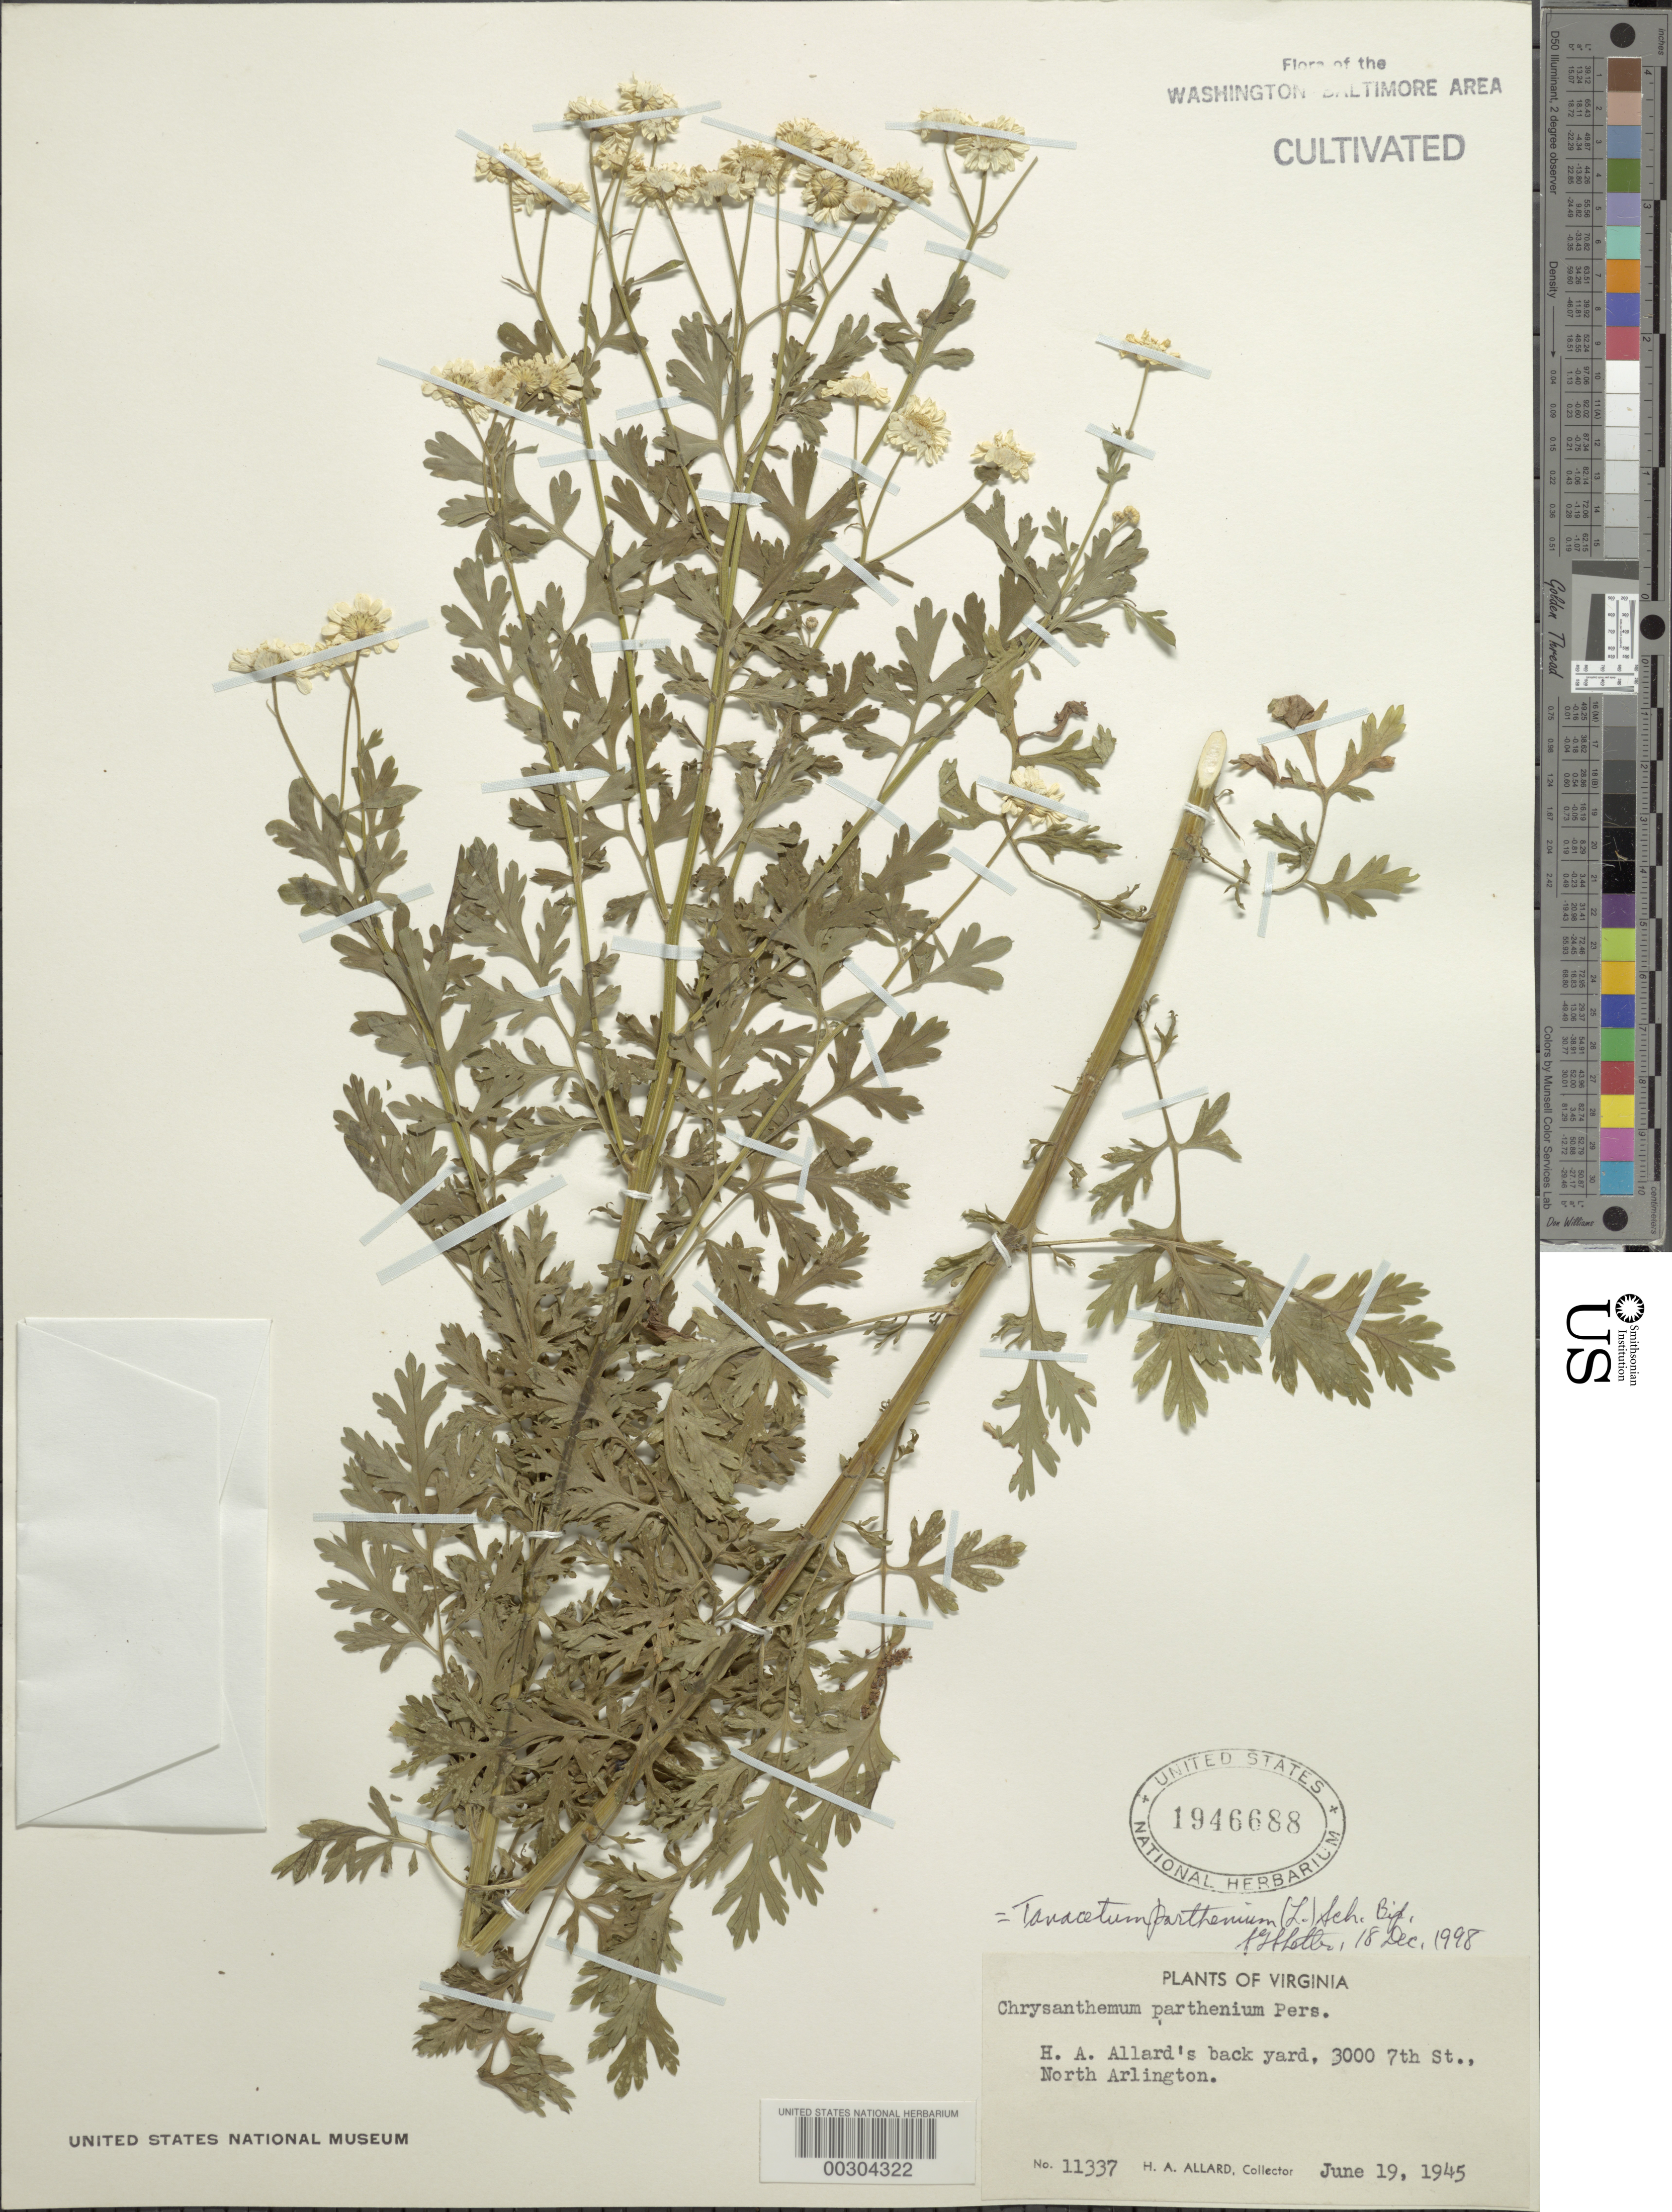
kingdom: Plantae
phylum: Tracheophyta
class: Magnoliopsida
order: Asterales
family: Asteraceae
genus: Tanacetum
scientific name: Tanacetum parthenium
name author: (L.) Sch. Bip.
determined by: Shetler, Stanwyn G., (US), NMNH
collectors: H. A. Allard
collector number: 11337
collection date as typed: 19 Jun 1945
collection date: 1945-06-19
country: United States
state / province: Virginia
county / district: Arlington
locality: North Arlington, 3000 7th St, H.A. Allard's back yard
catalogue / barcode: US 1946688